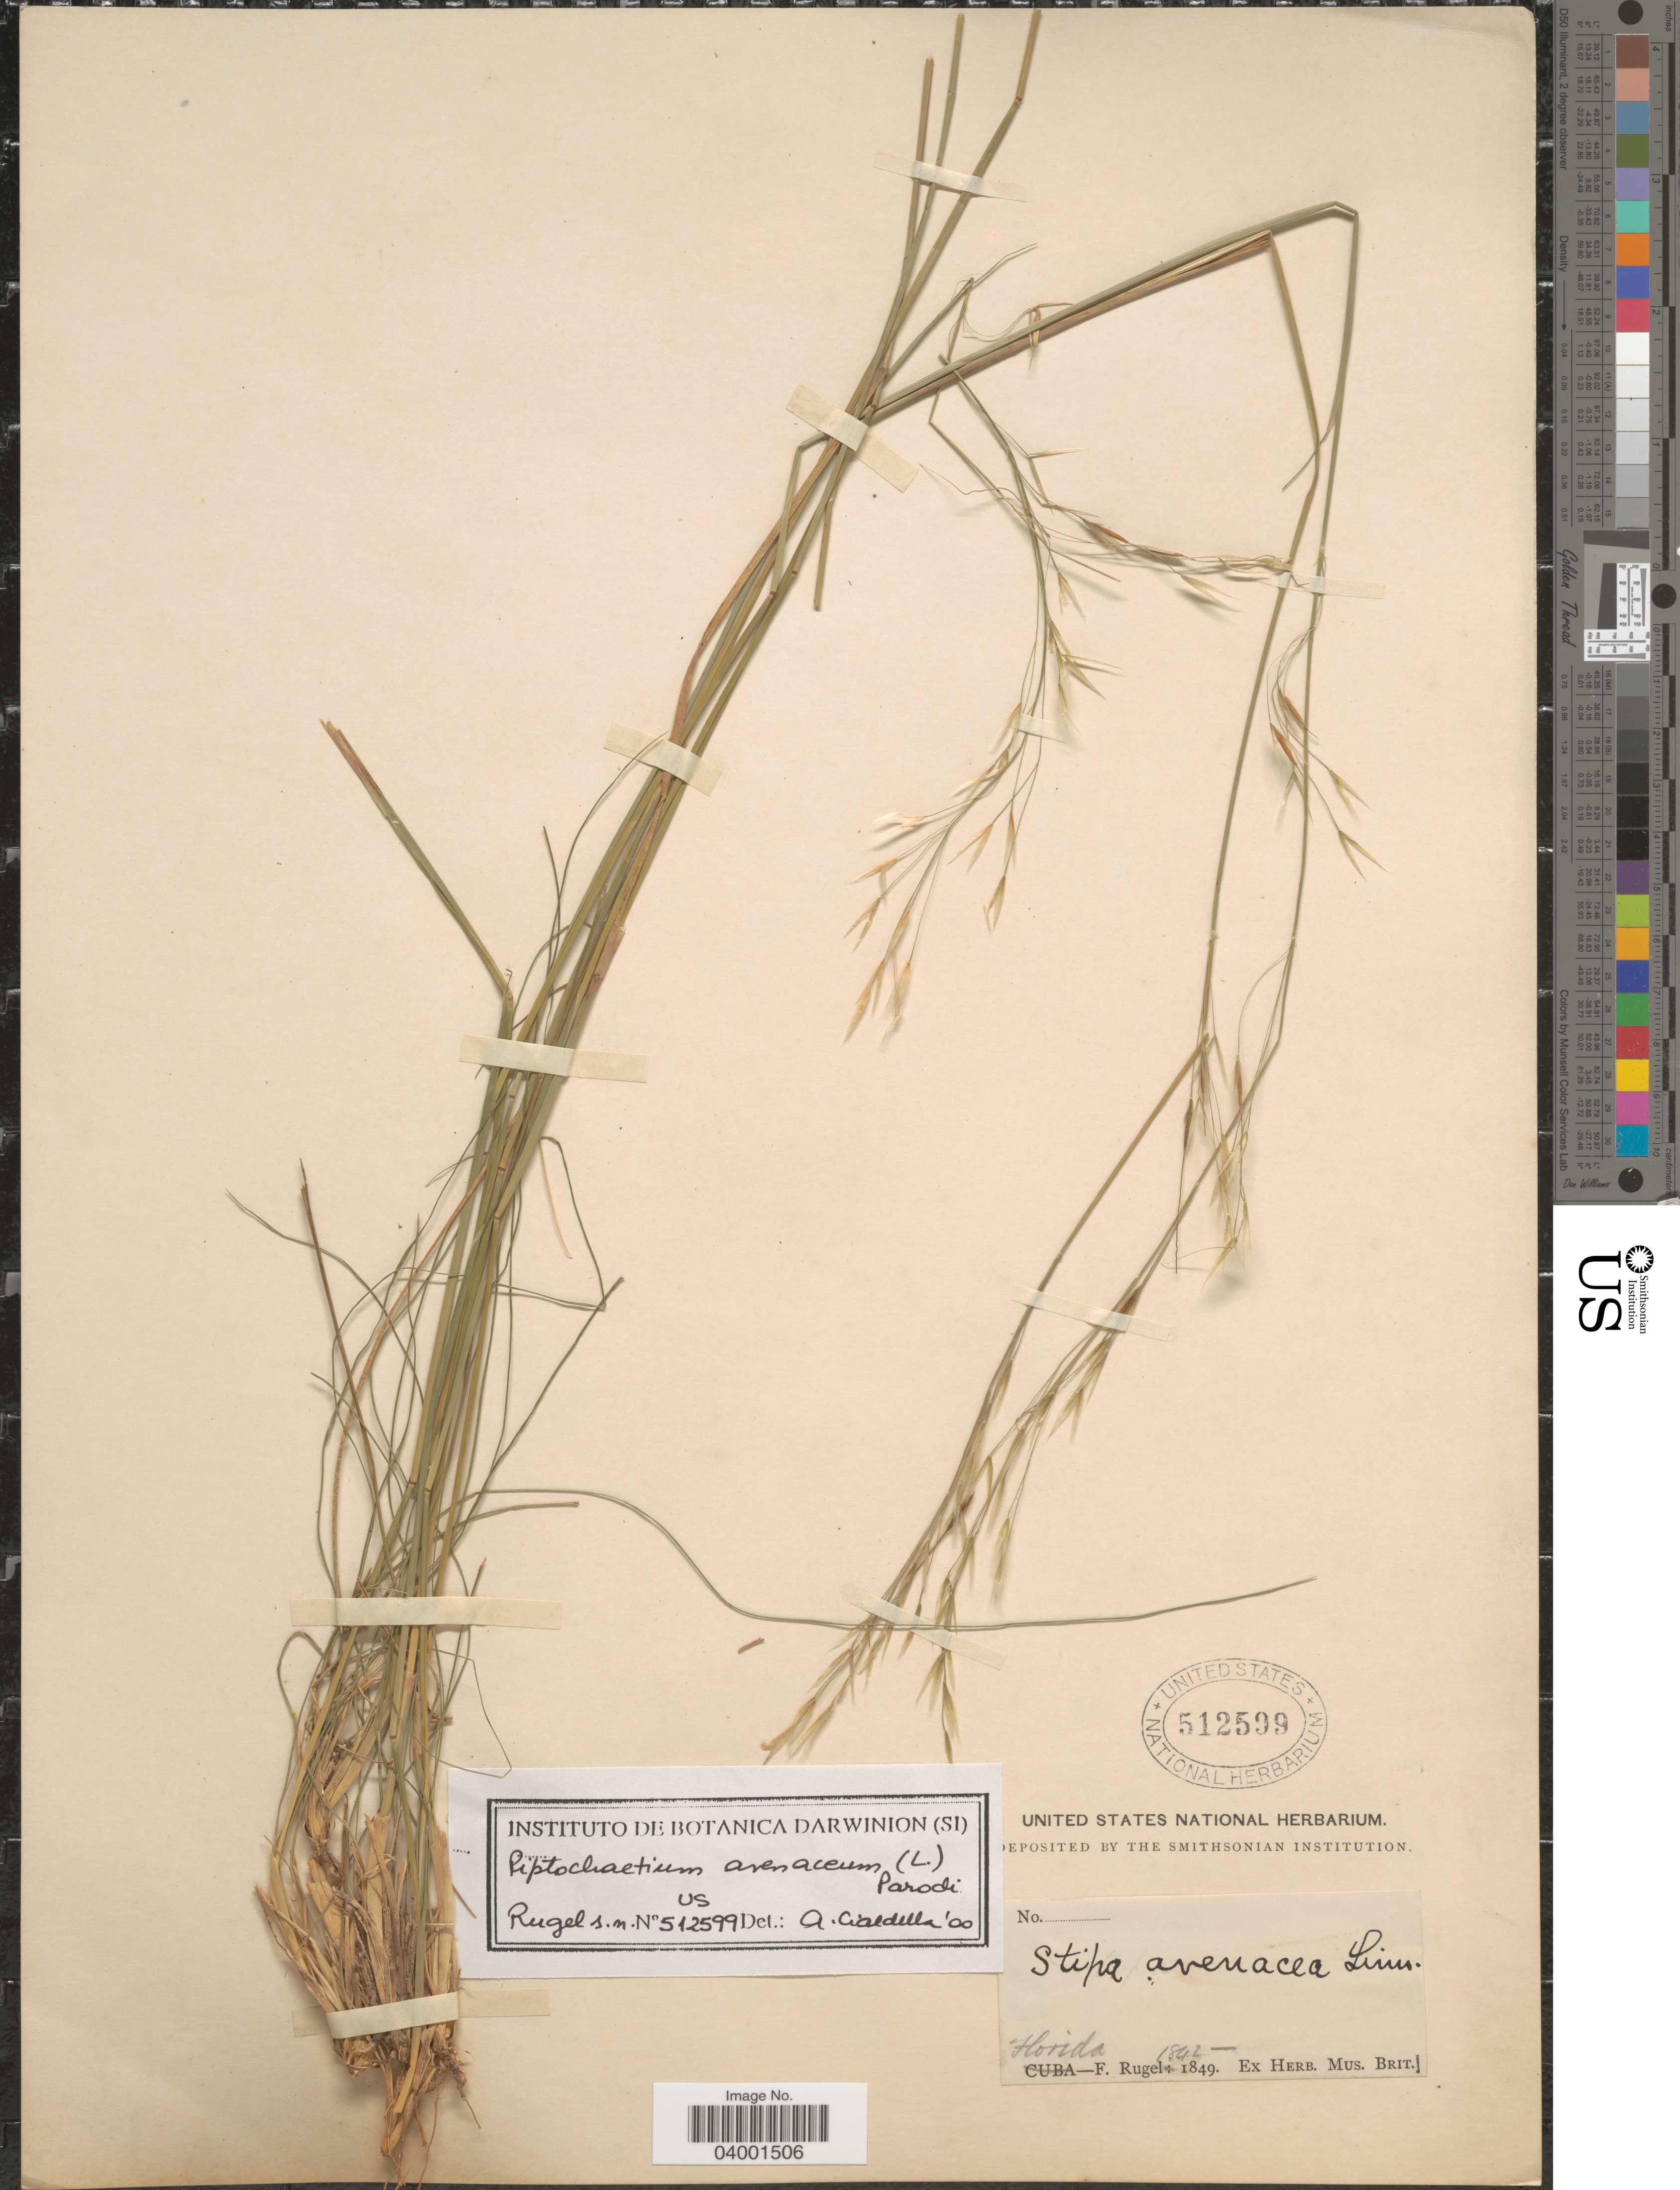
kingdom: Plantae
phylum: Tracheophyta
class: Liliopsida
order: Poales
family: Poaceae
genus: Piptochaetium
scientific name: Piptochaetium avenaceum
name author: (L.) Parodi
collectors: F. Rugel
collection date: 1842/1849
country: United States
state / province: Florida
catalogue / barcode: US 512599